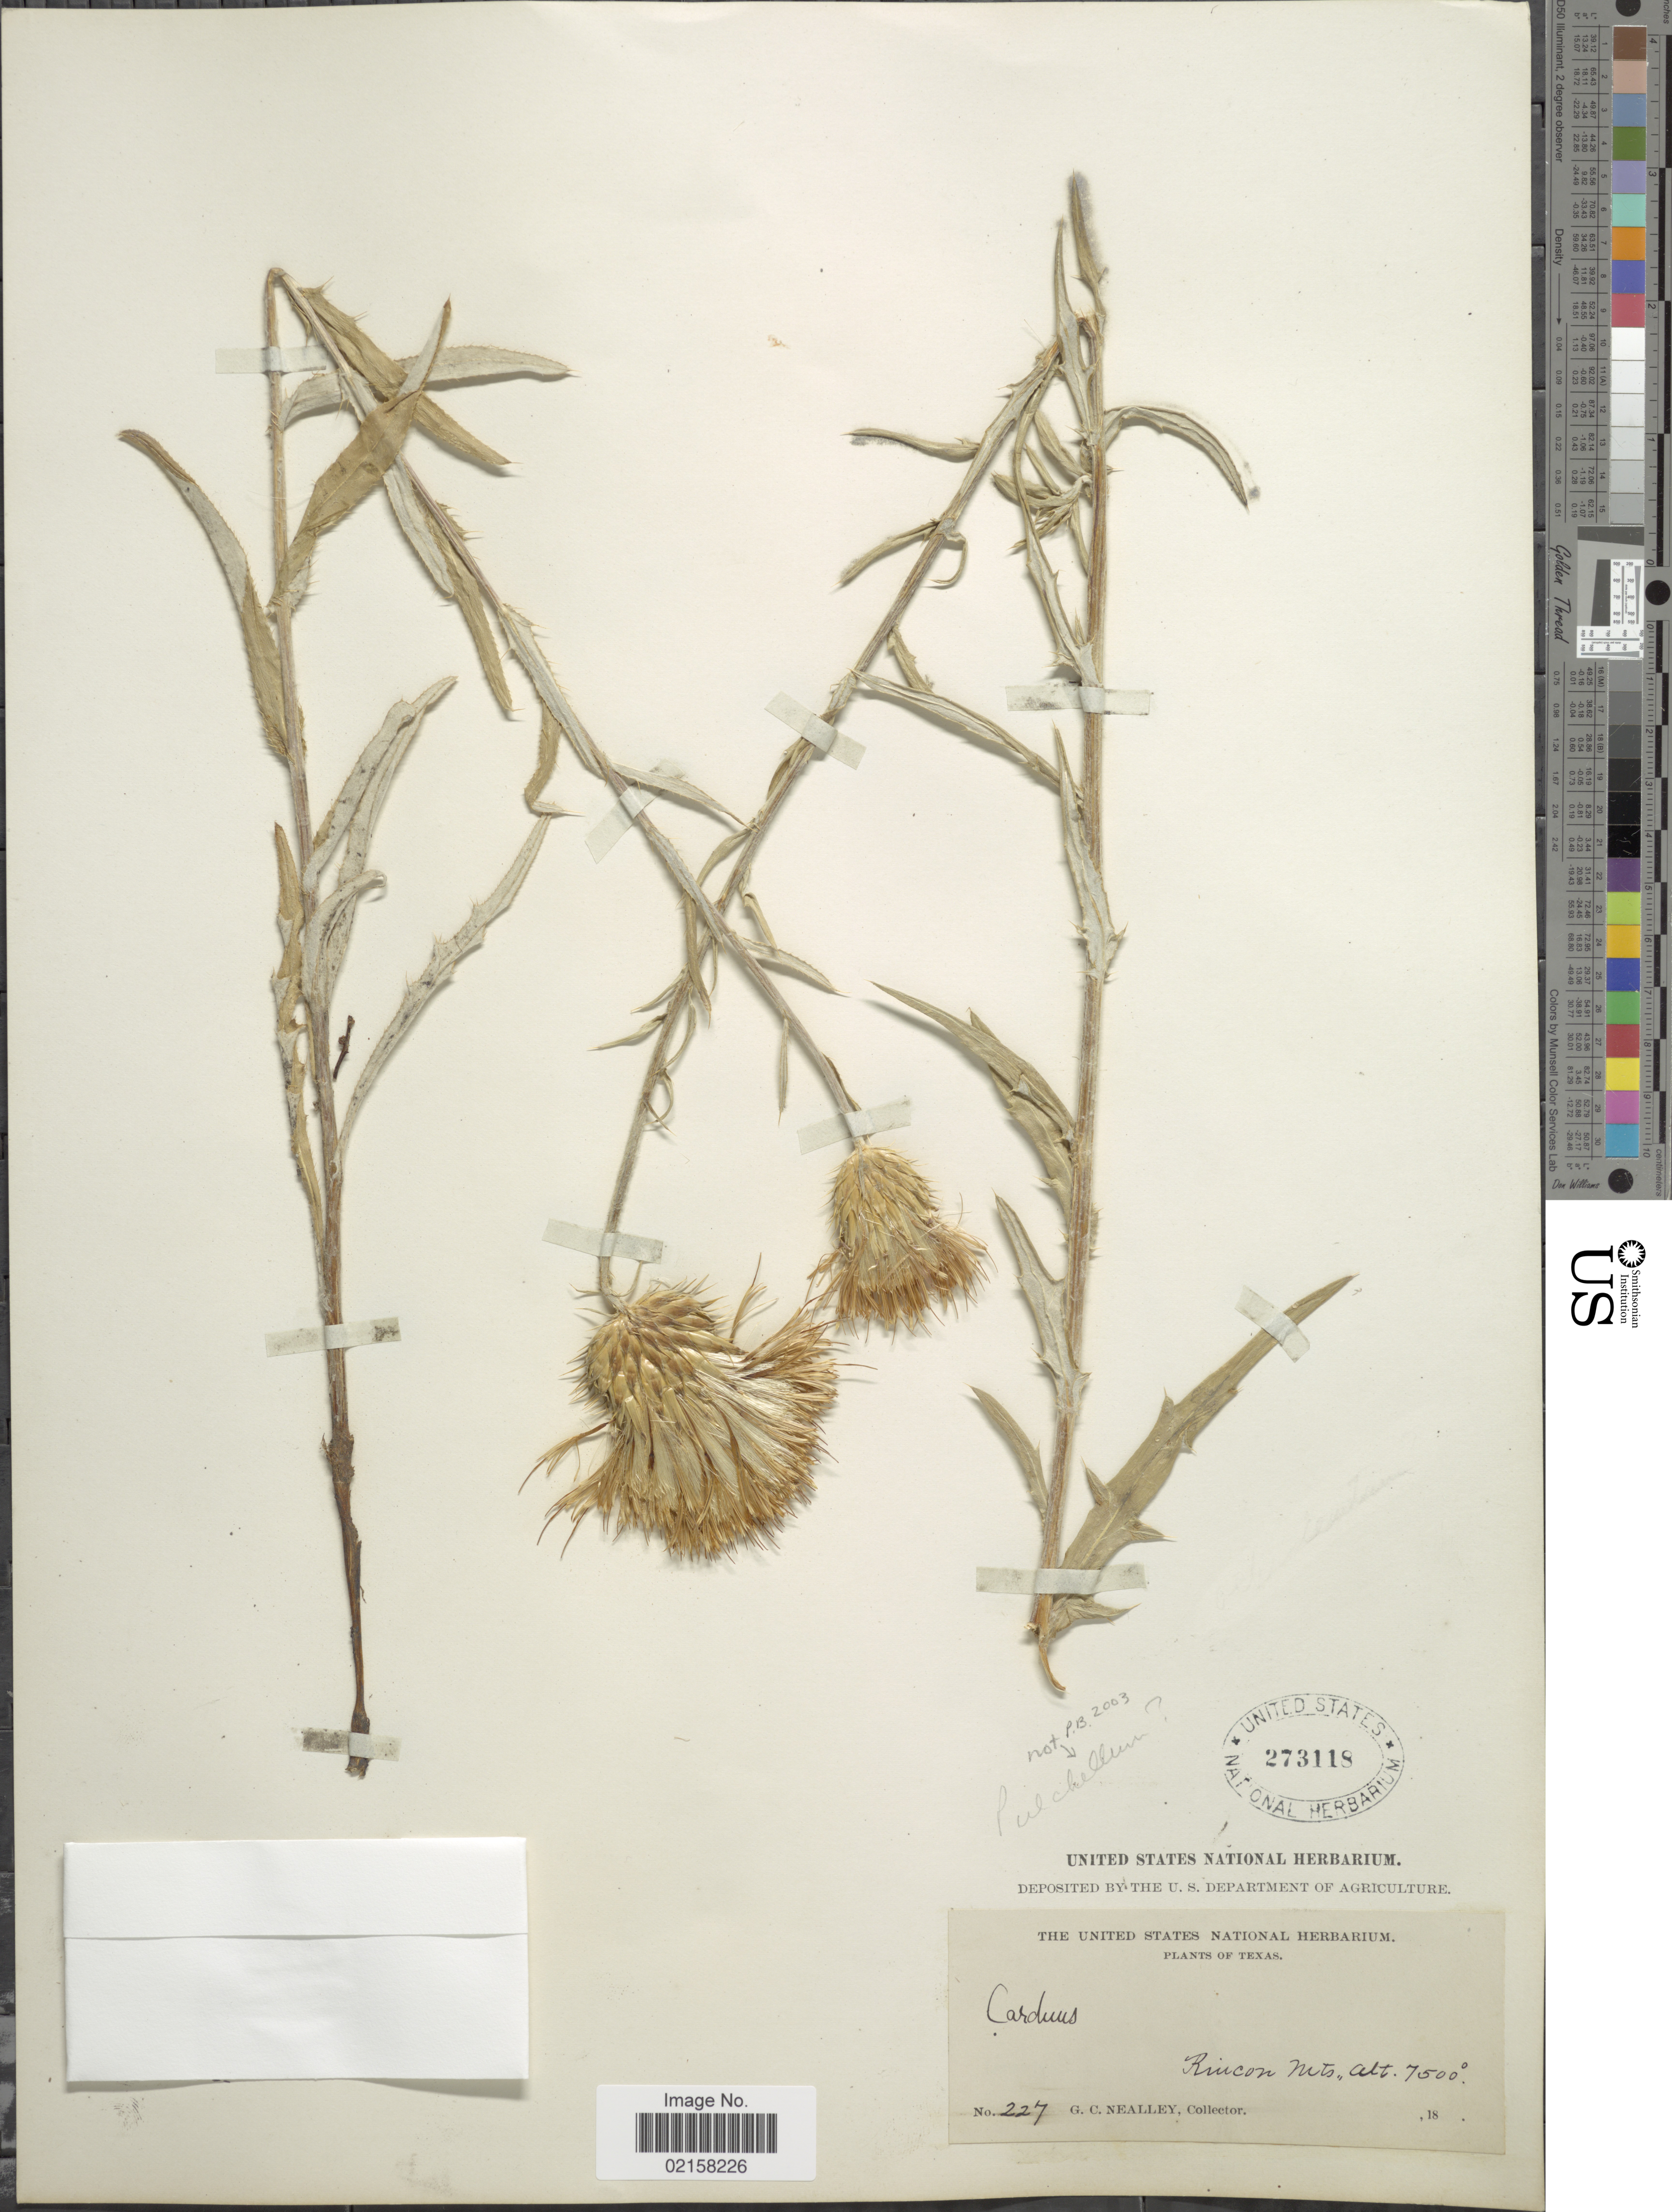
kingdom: Plantae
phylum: Tracheophyta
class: Magnoliopsida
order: Asterales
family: Asteraceae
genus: Cirsium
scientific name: Cirsium sp.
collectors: G. C. Nealley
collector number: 227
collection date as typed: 18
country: United States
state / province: Texas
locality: Rincon Mts.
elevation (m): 2286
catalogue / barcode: US 273118